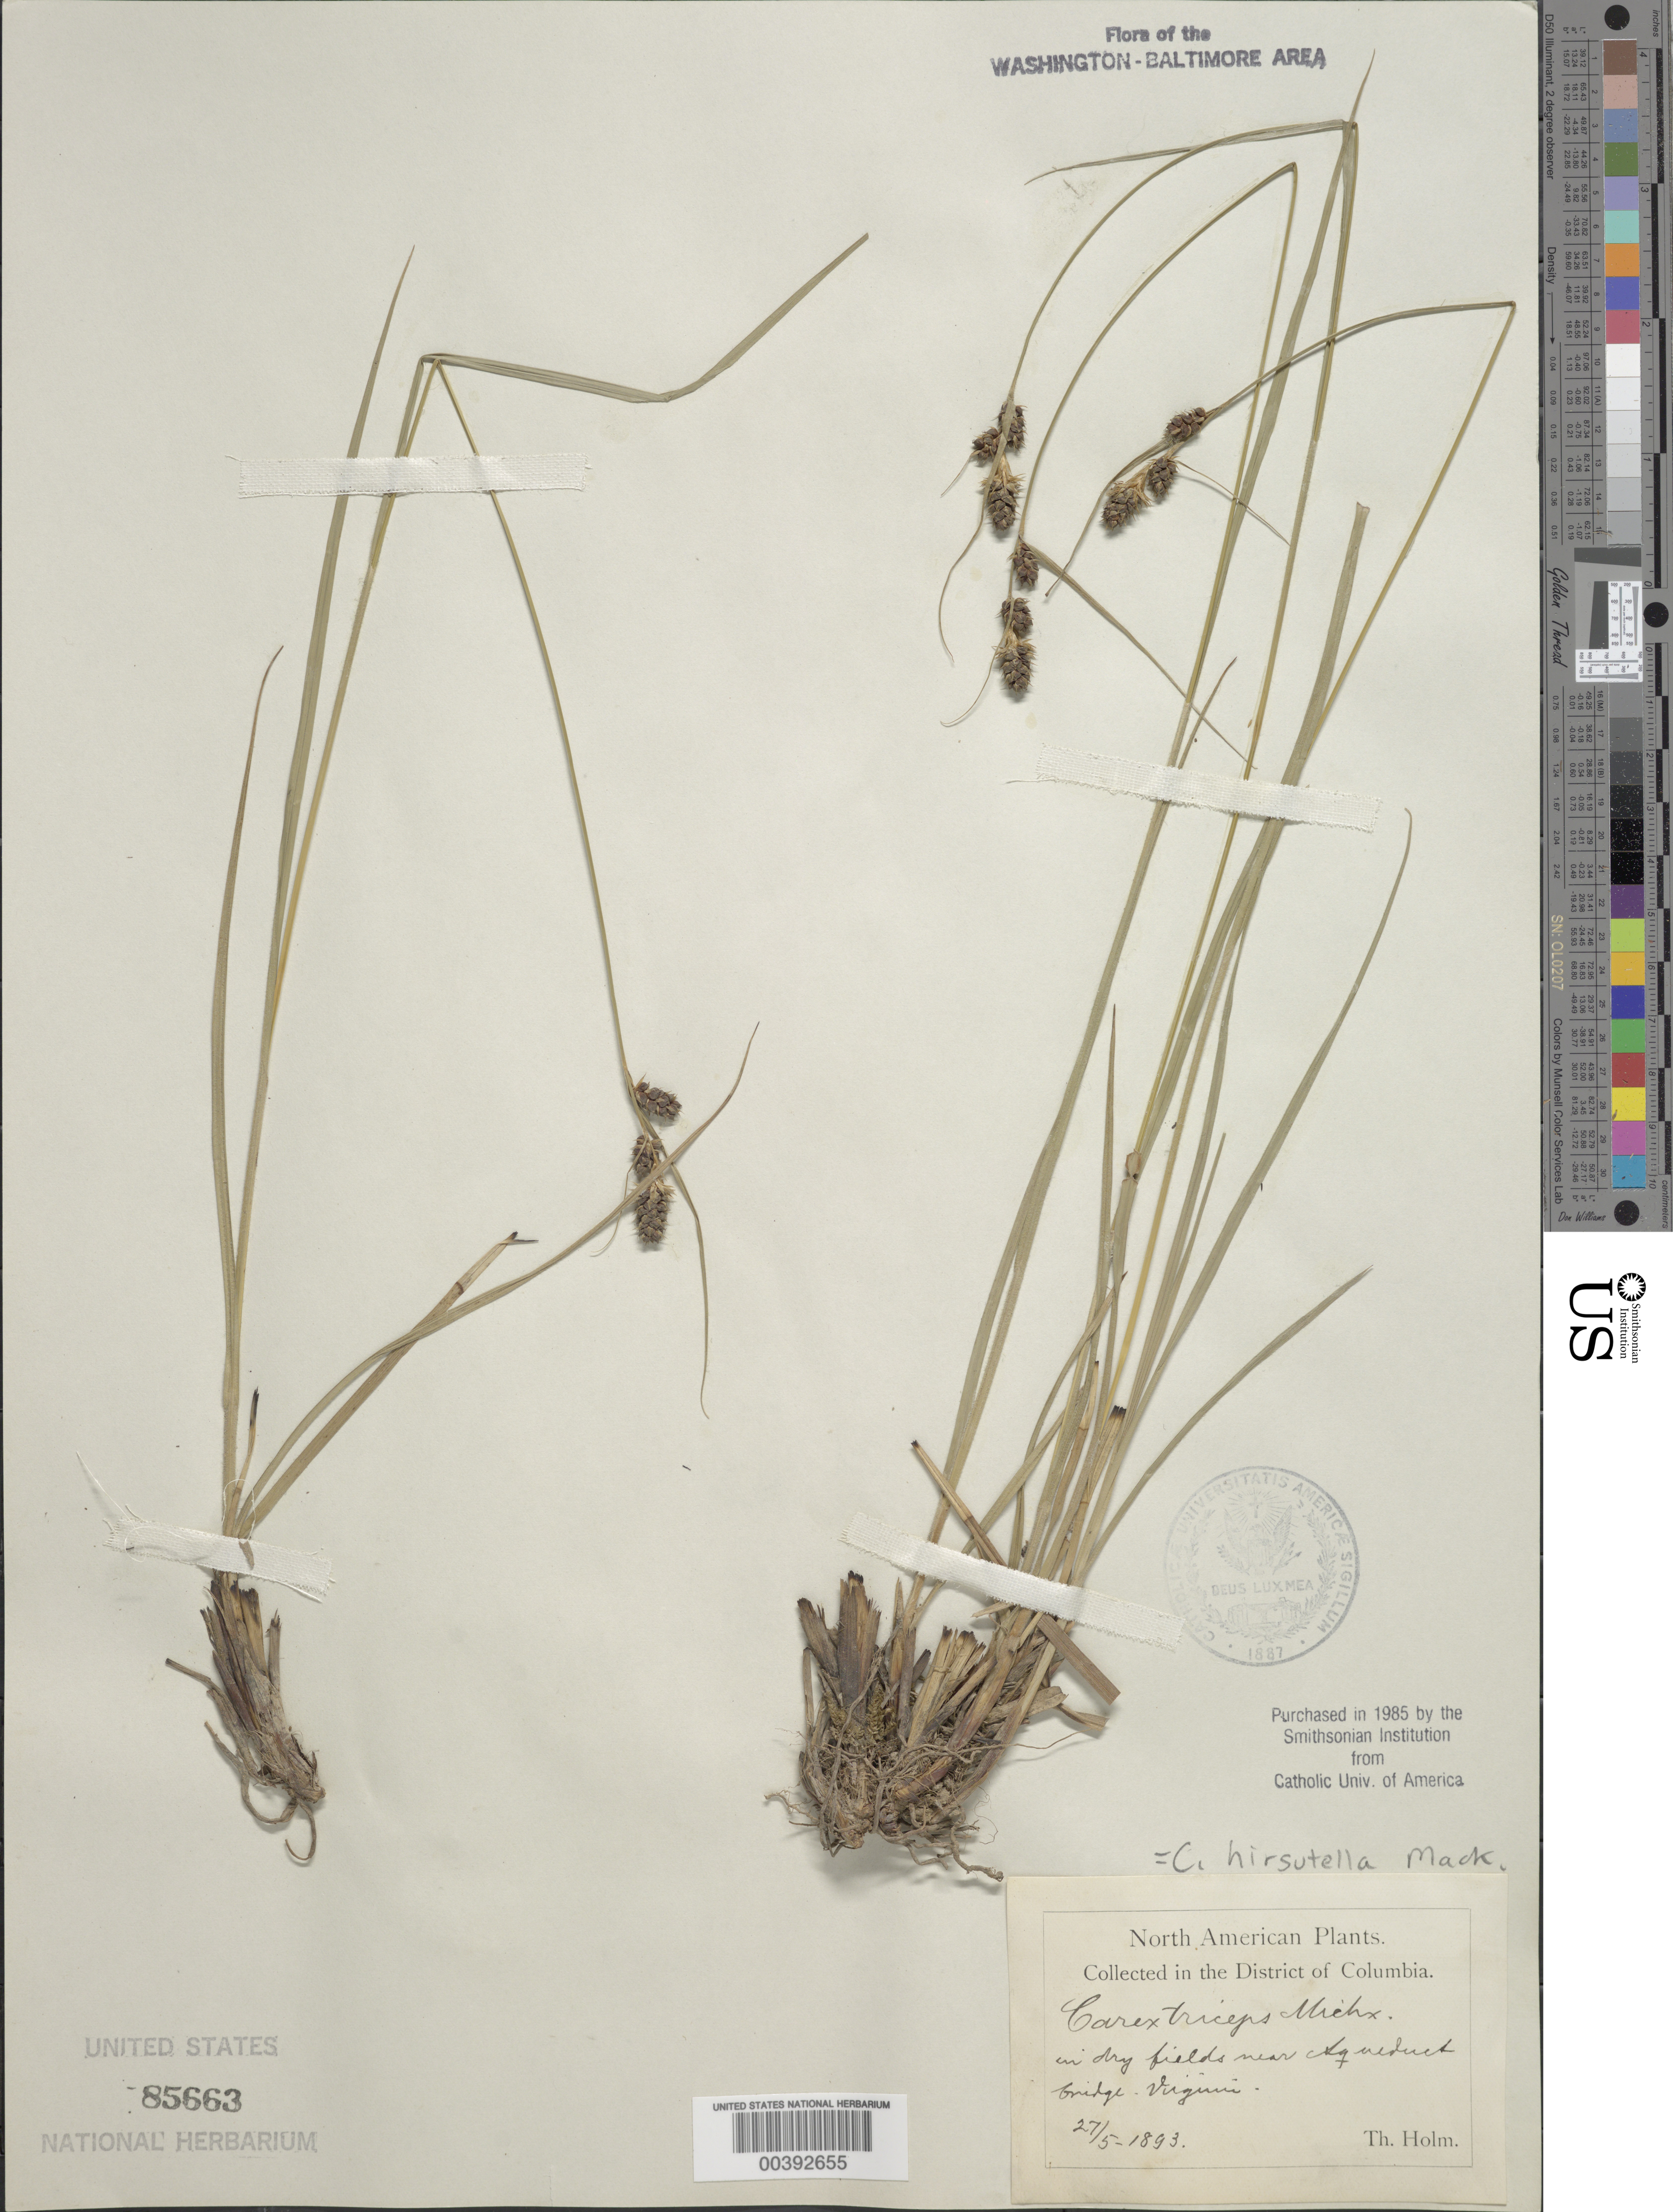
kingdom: Plantae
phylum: Tracheophyta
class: Liliopsida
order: Poales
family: Cyperaceae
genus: Carex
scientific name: Carex hirsutella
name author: Mack.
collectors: T. Holm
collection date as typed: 27 May 1893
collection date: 1893-05-27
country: United States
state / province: Virginia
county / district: Fairfax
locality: Near Aqueduct Bridge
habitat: Dry fields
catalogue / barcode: US 85663